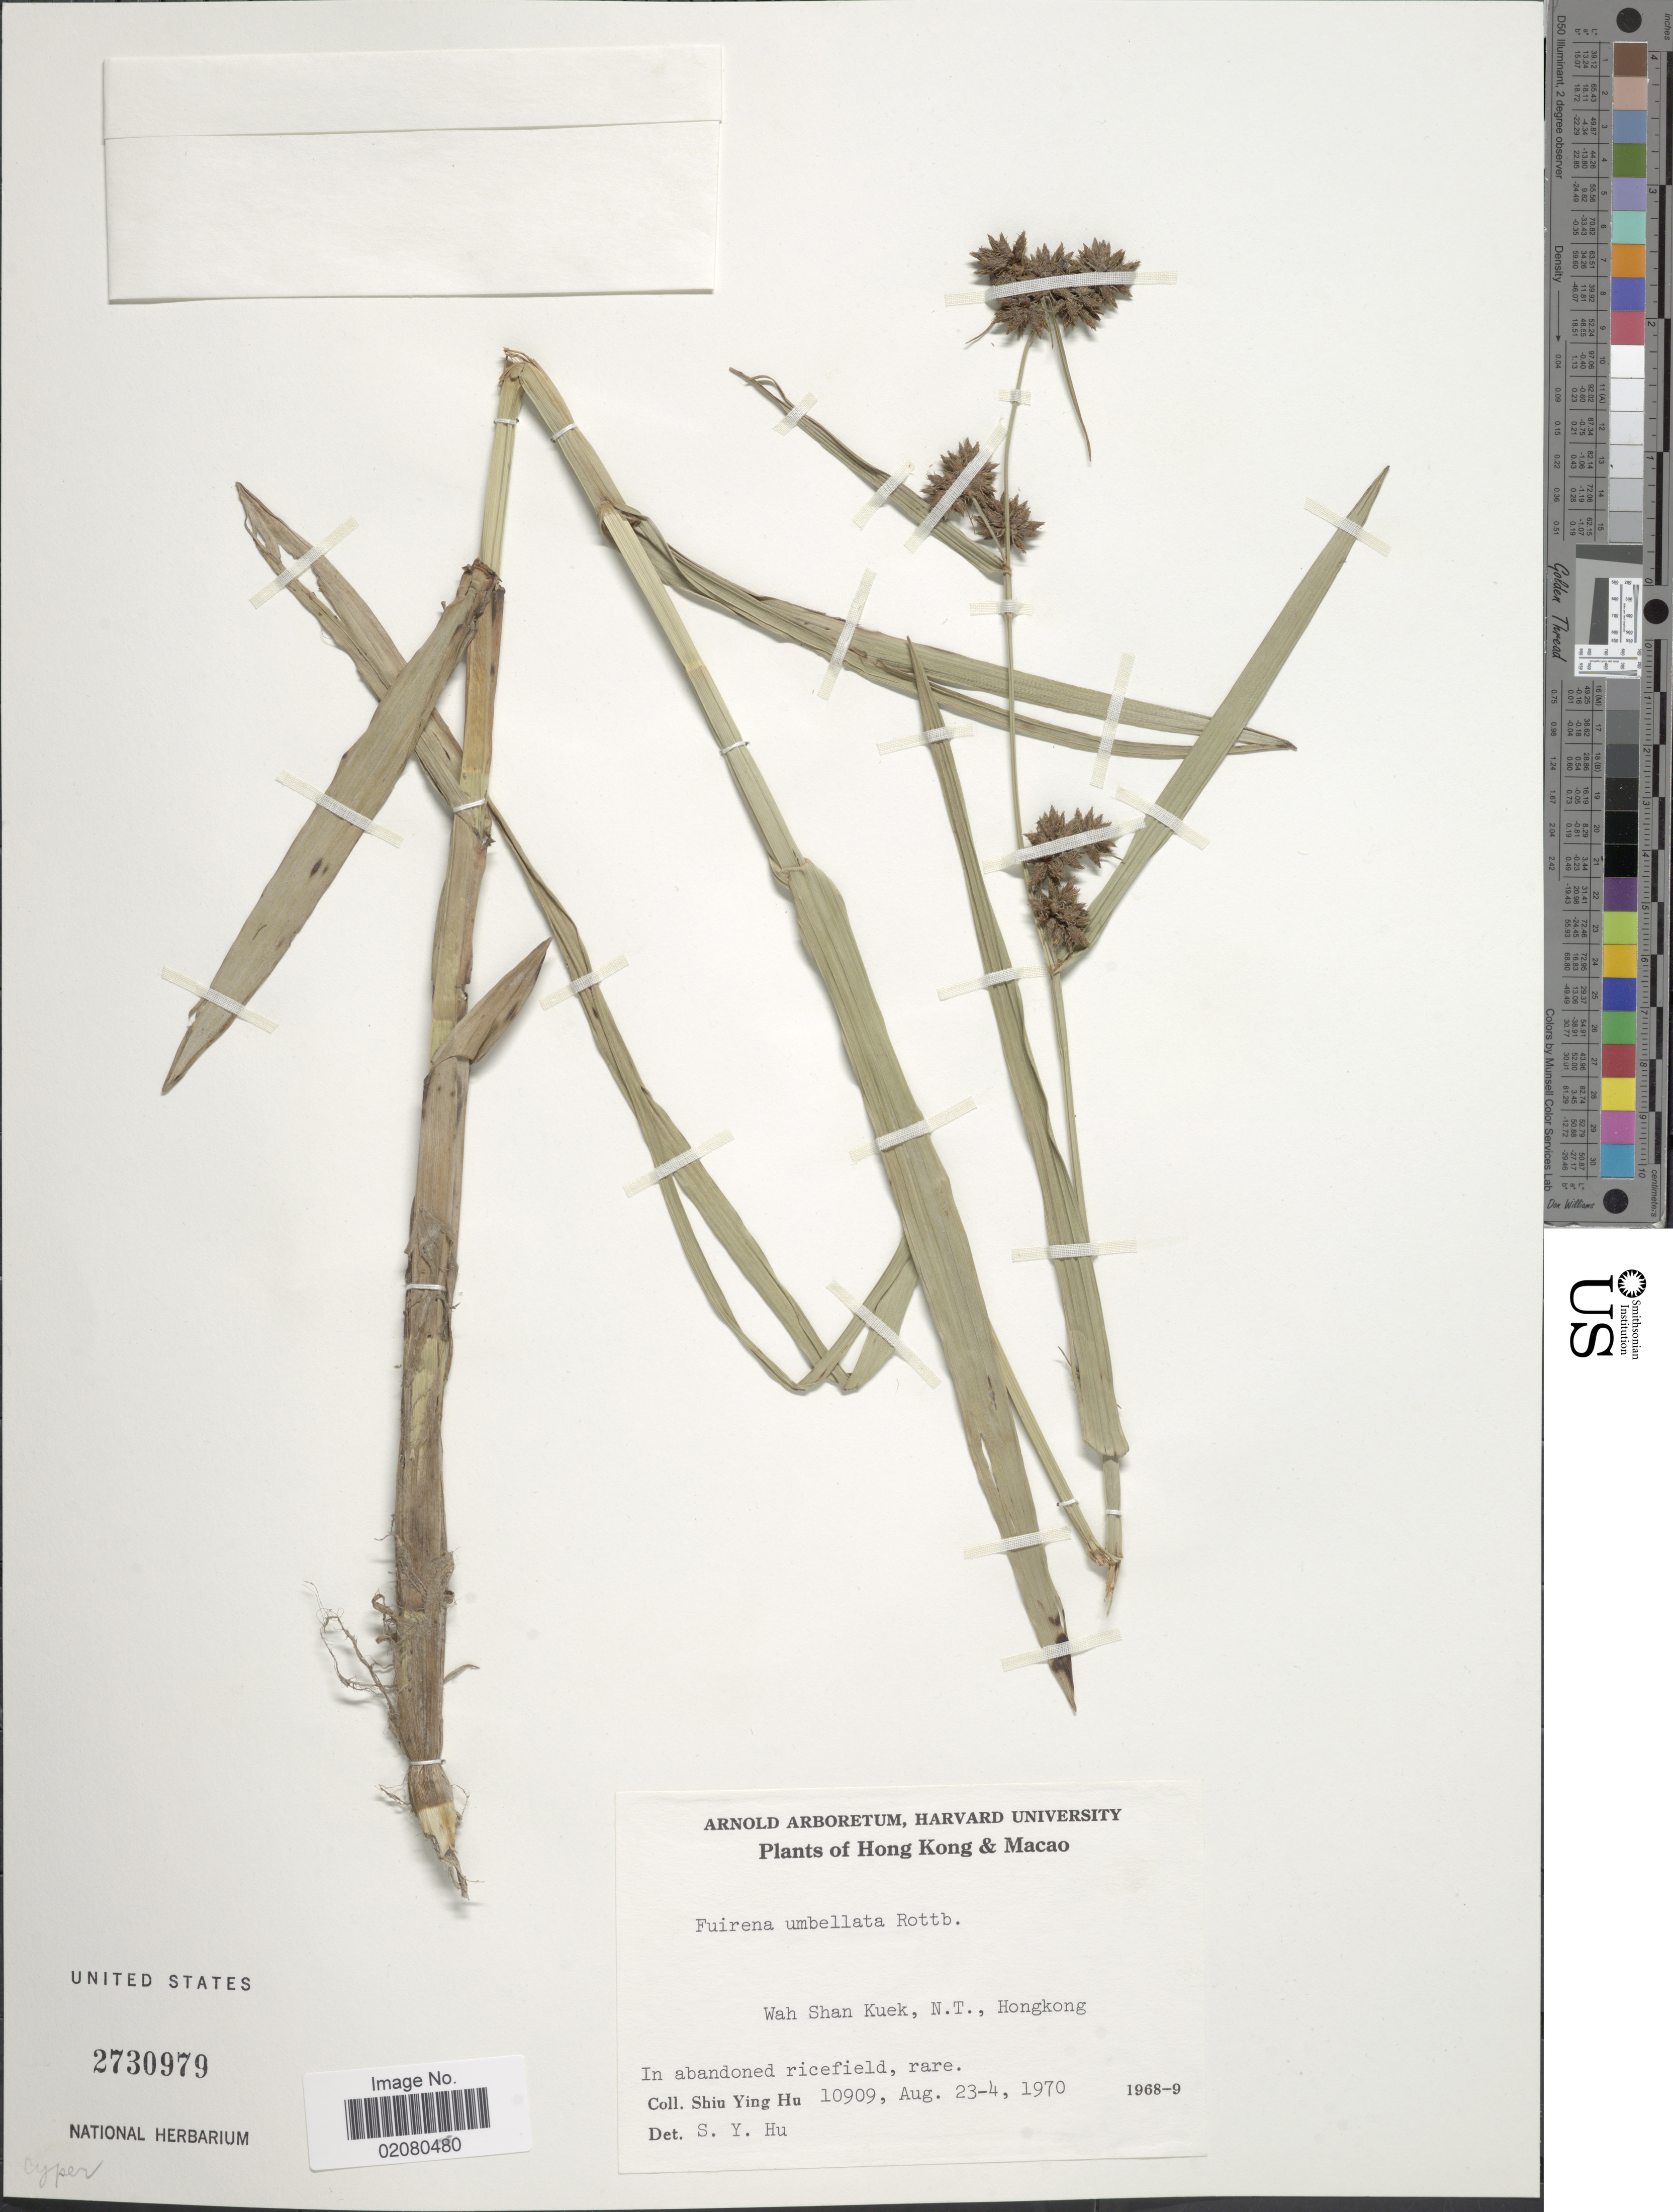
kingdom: Plantae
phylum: Tracheophyta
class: Liliopsida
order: Poales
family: Cyperaceae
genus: Fuirena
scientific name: Fuirena umbellata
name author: Rottb.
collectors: S. Y. Hu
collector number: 10909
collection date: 1970-08-23/1970-08-24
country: China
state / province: Hong Kong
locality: Wah Shan Kuek, N.T., in abandoned ricefield.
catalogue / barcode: US 2730979